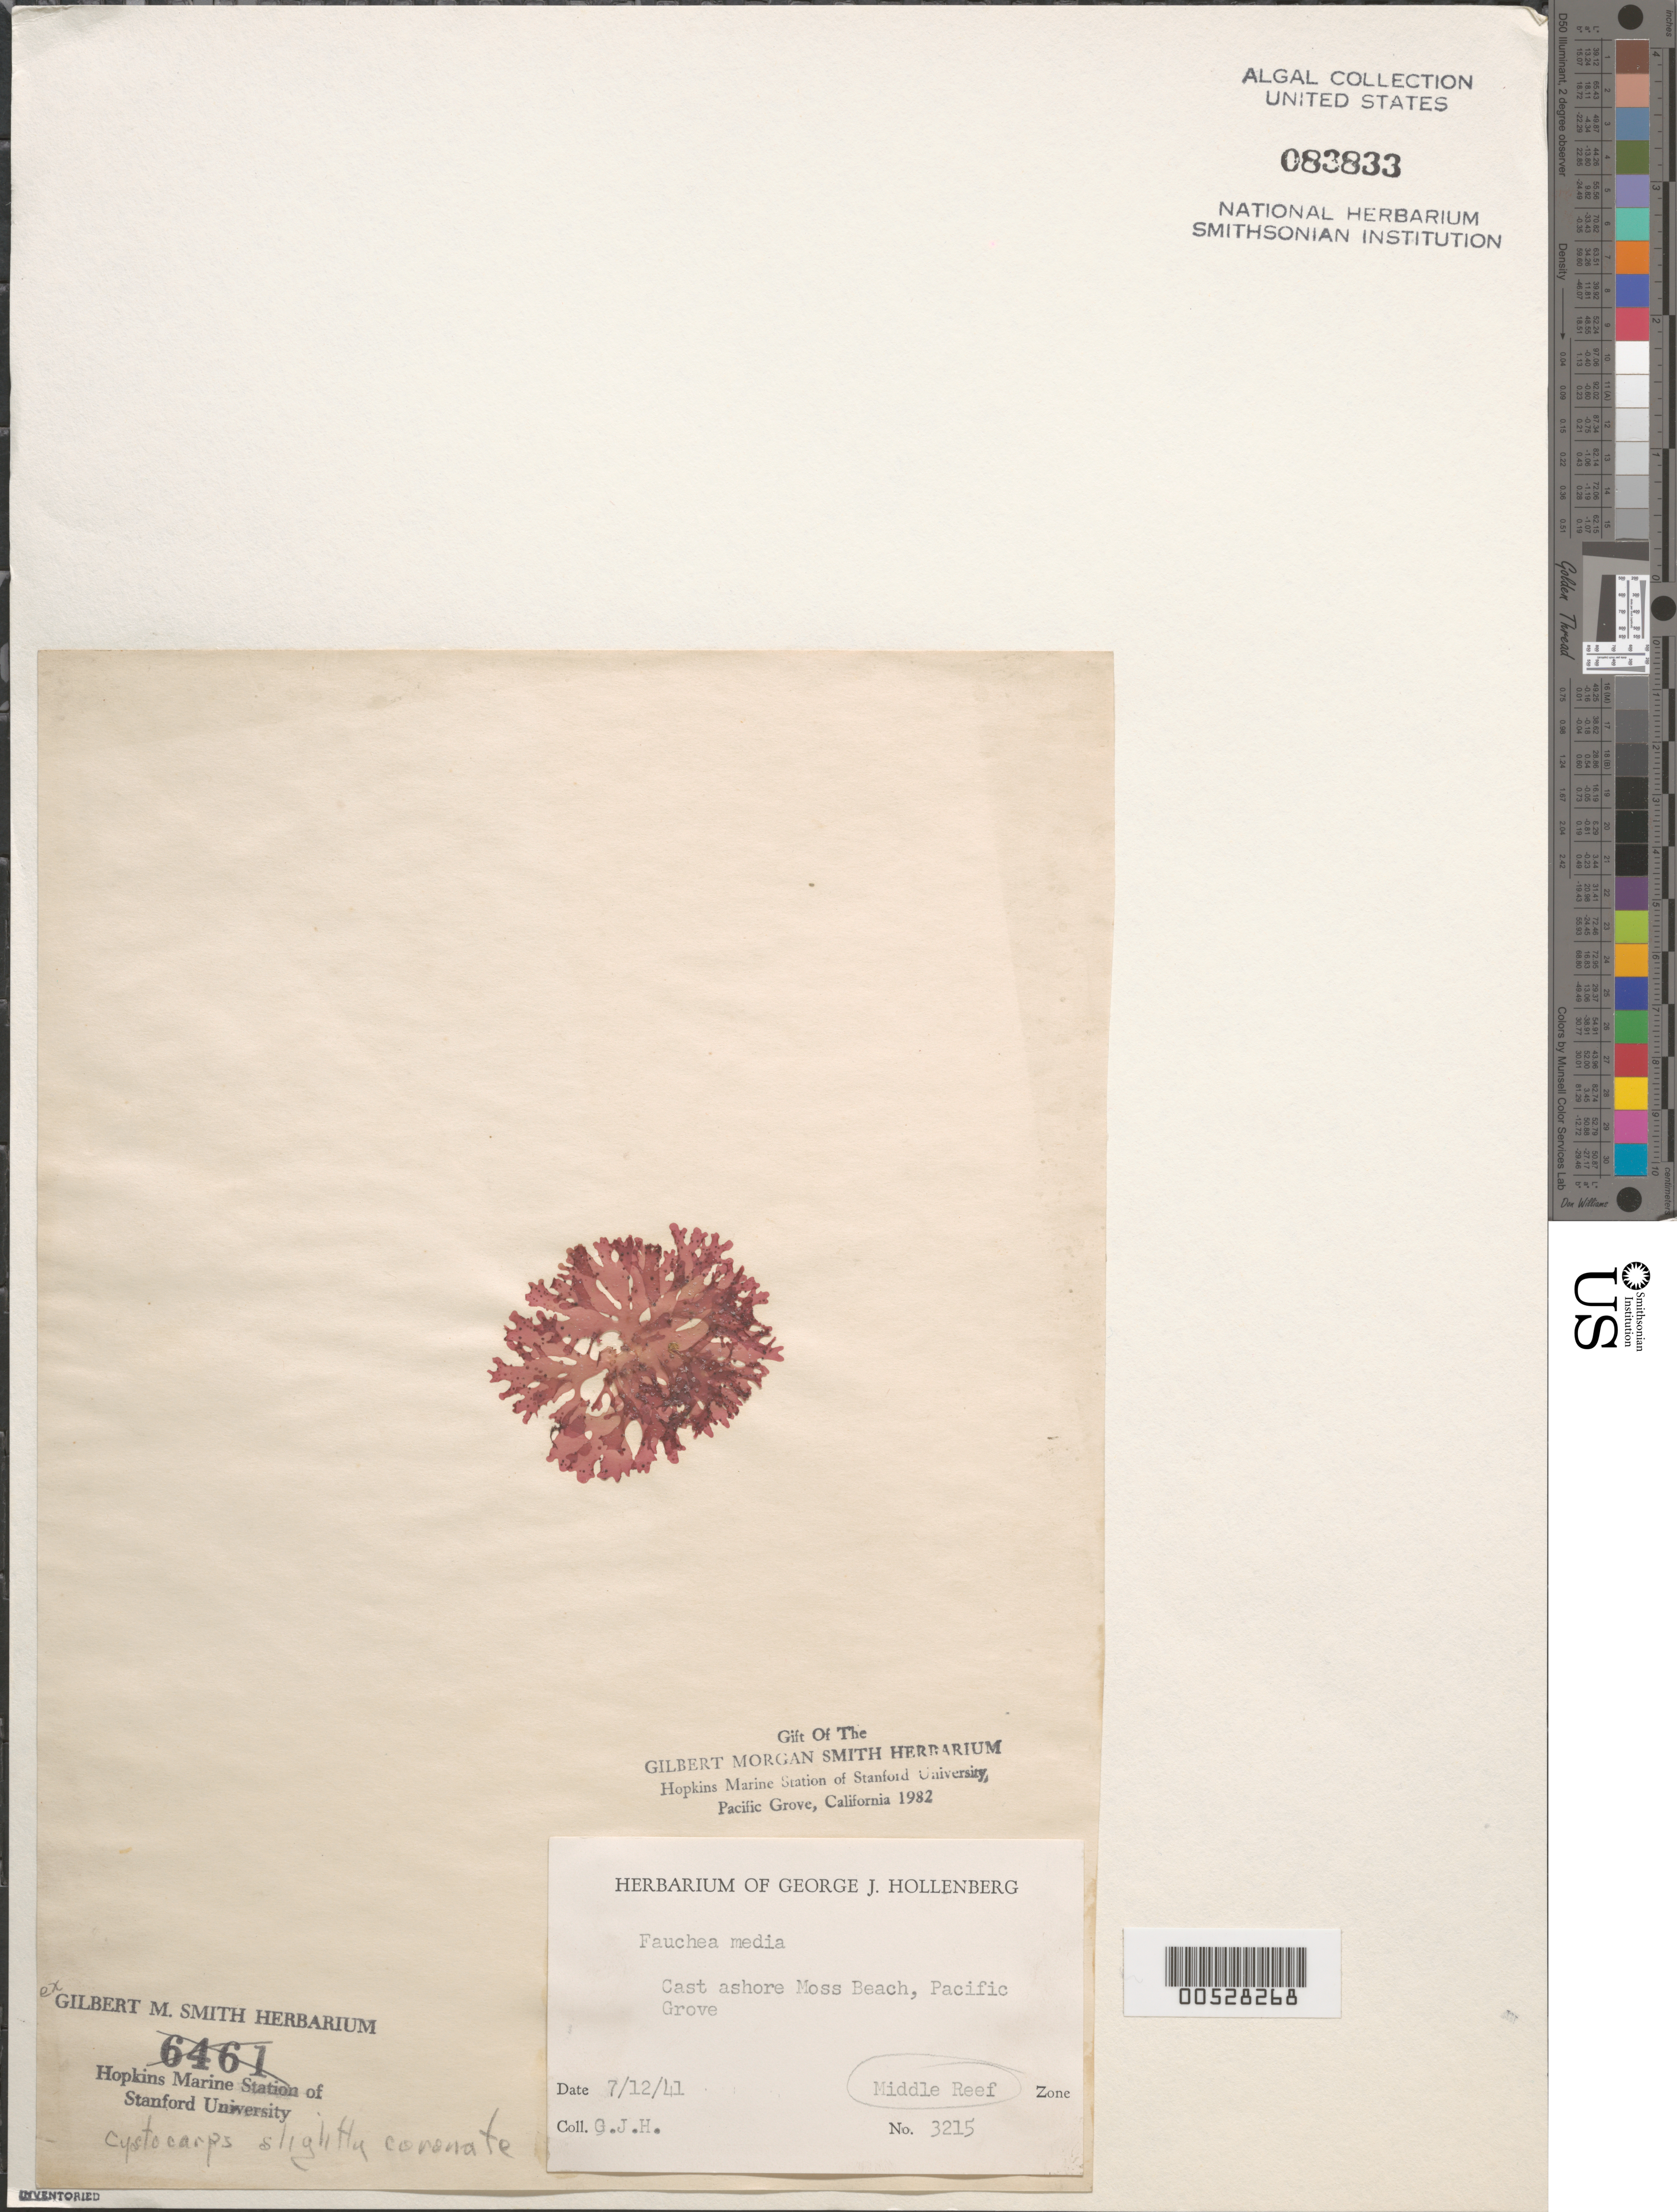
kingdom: Plantae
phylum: Rhodophyta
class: Florideophyceae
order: Rhodymeniales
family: Faucheaceae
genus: Gloiocladia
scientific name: Gloiocladia media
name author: (Kylin) Filloramo & G.W. Saunders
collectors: G. Hollenberg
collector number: GJH 3215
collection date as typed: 12 Jul 1941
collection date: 1941-07-12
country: United States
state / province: California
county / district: Monterey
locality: Middle reef of Moss Beach, Pacific Grove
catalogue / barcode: US 83833